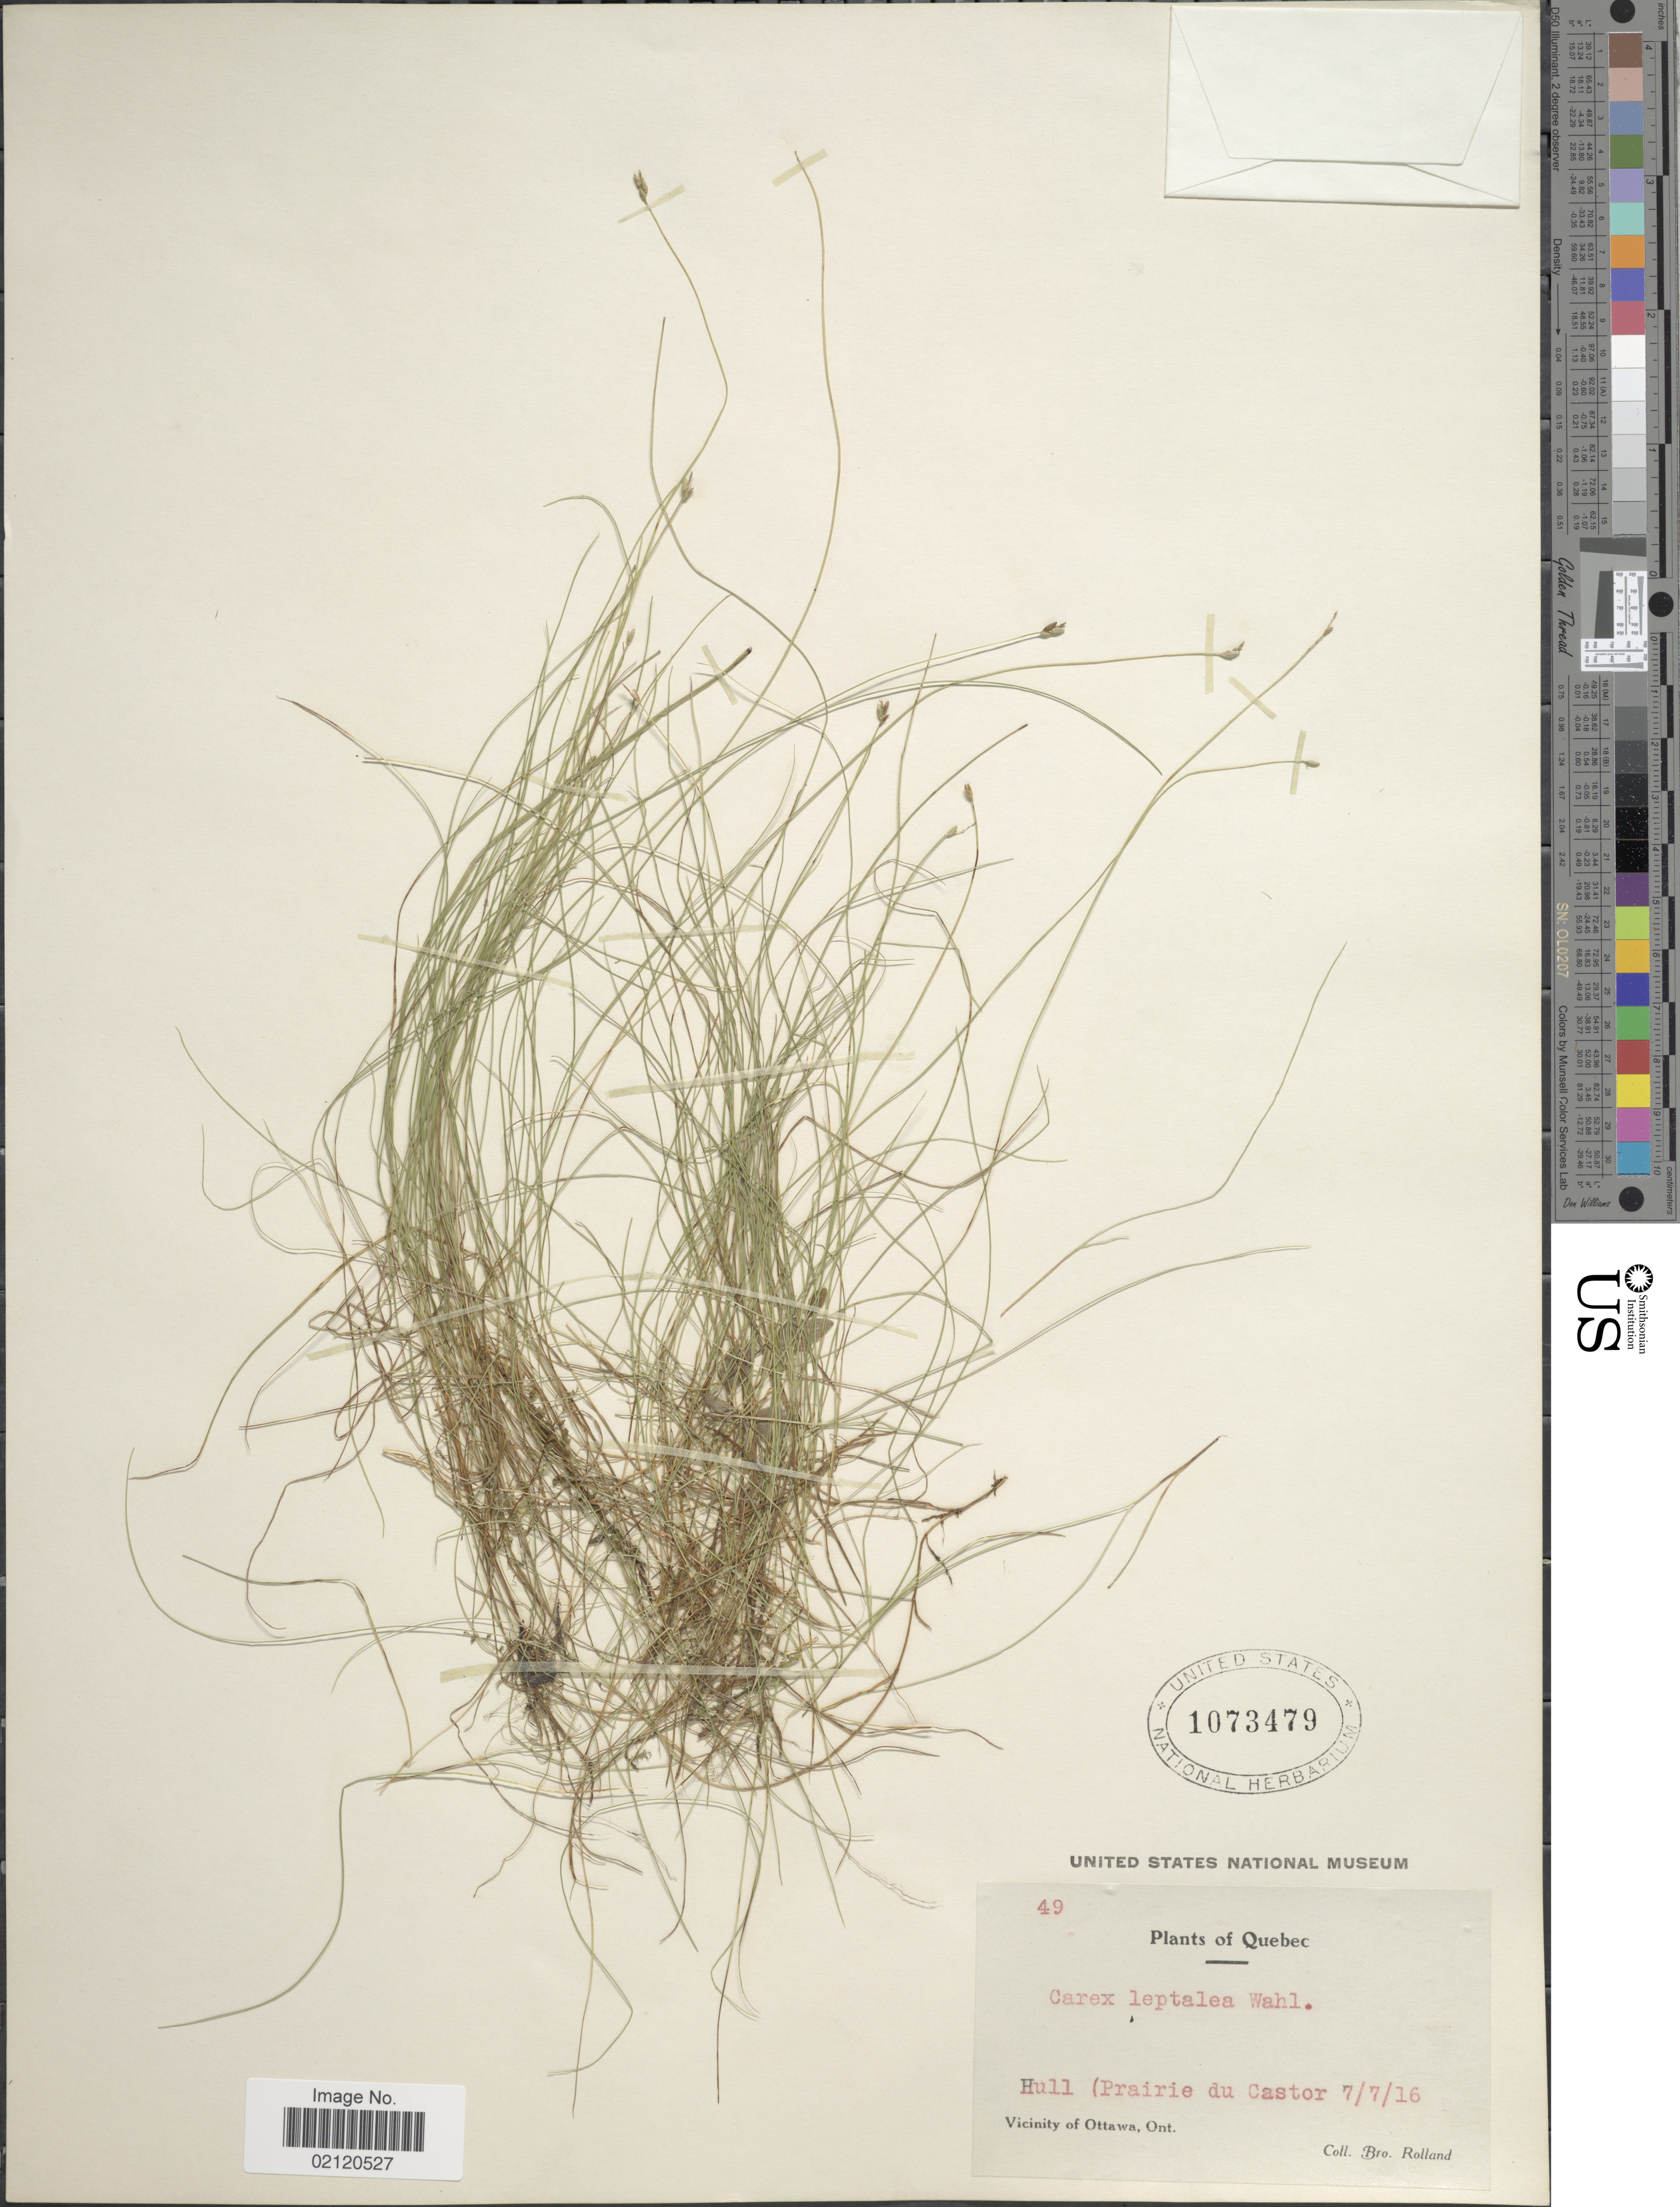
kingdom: Plantae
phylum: Tracheophyta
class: Liliopsida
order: Poales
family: Cyperaceae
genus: Carex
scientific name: Carex leptalea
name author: Wahlenb.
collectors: B. Rolland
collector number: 49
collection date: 1916-07-07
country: Canada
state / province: Quebec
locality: Hull, (Prairie du Castor) Vicinity of Ottawa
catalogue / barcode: US 1073479